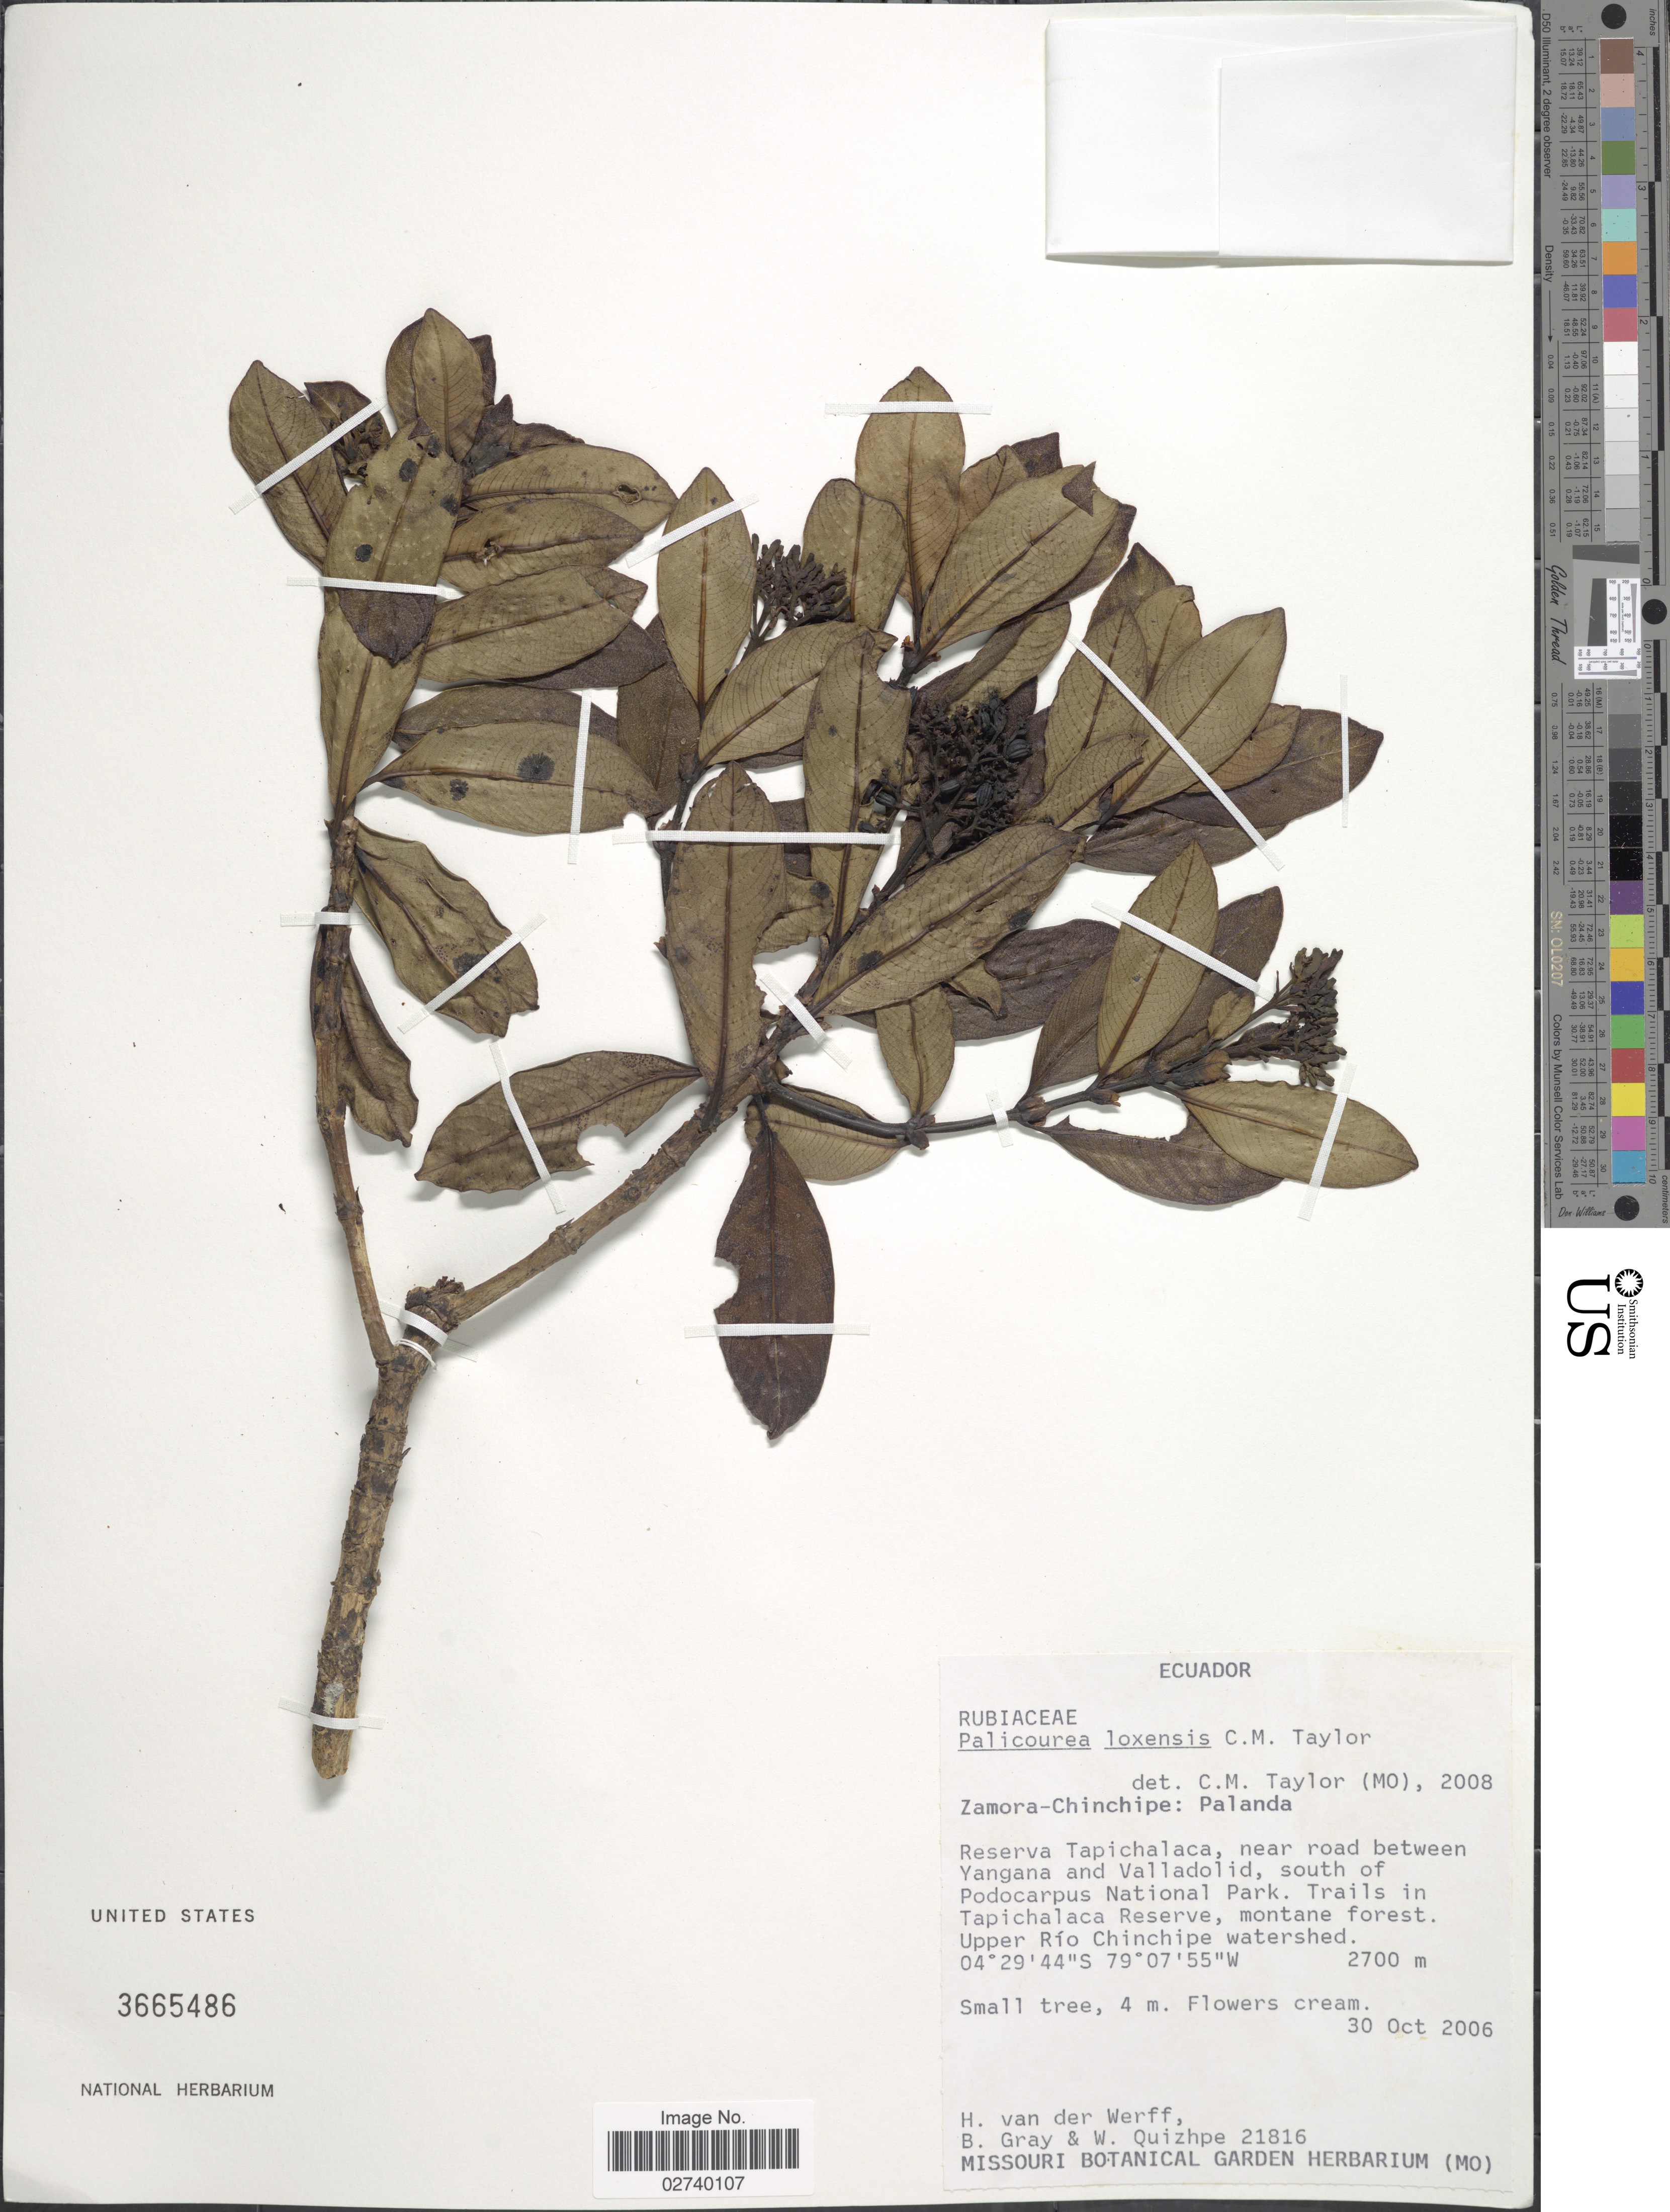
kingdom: Plantae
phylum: Tracheophyta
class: Magnoliopsida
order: Gentianales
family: Rubiaceae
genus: Palicourea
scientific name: Palicourea loxensis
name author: C.M. Taylor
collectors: H. van der Werff, B. Gray & W. Quizhpe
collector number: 21816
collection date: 2006-10-30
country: Ecuador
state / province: Zamora-Chinchipe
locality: Palanda, Reserva Tapichalaca, near road between Yangana and Valladolid, south of Podocarpus National Park, trails in Tapichalaca Reserve, montane forest, Upper Rio Chinchipe watershed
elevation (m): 2700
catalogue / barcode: US 3665486